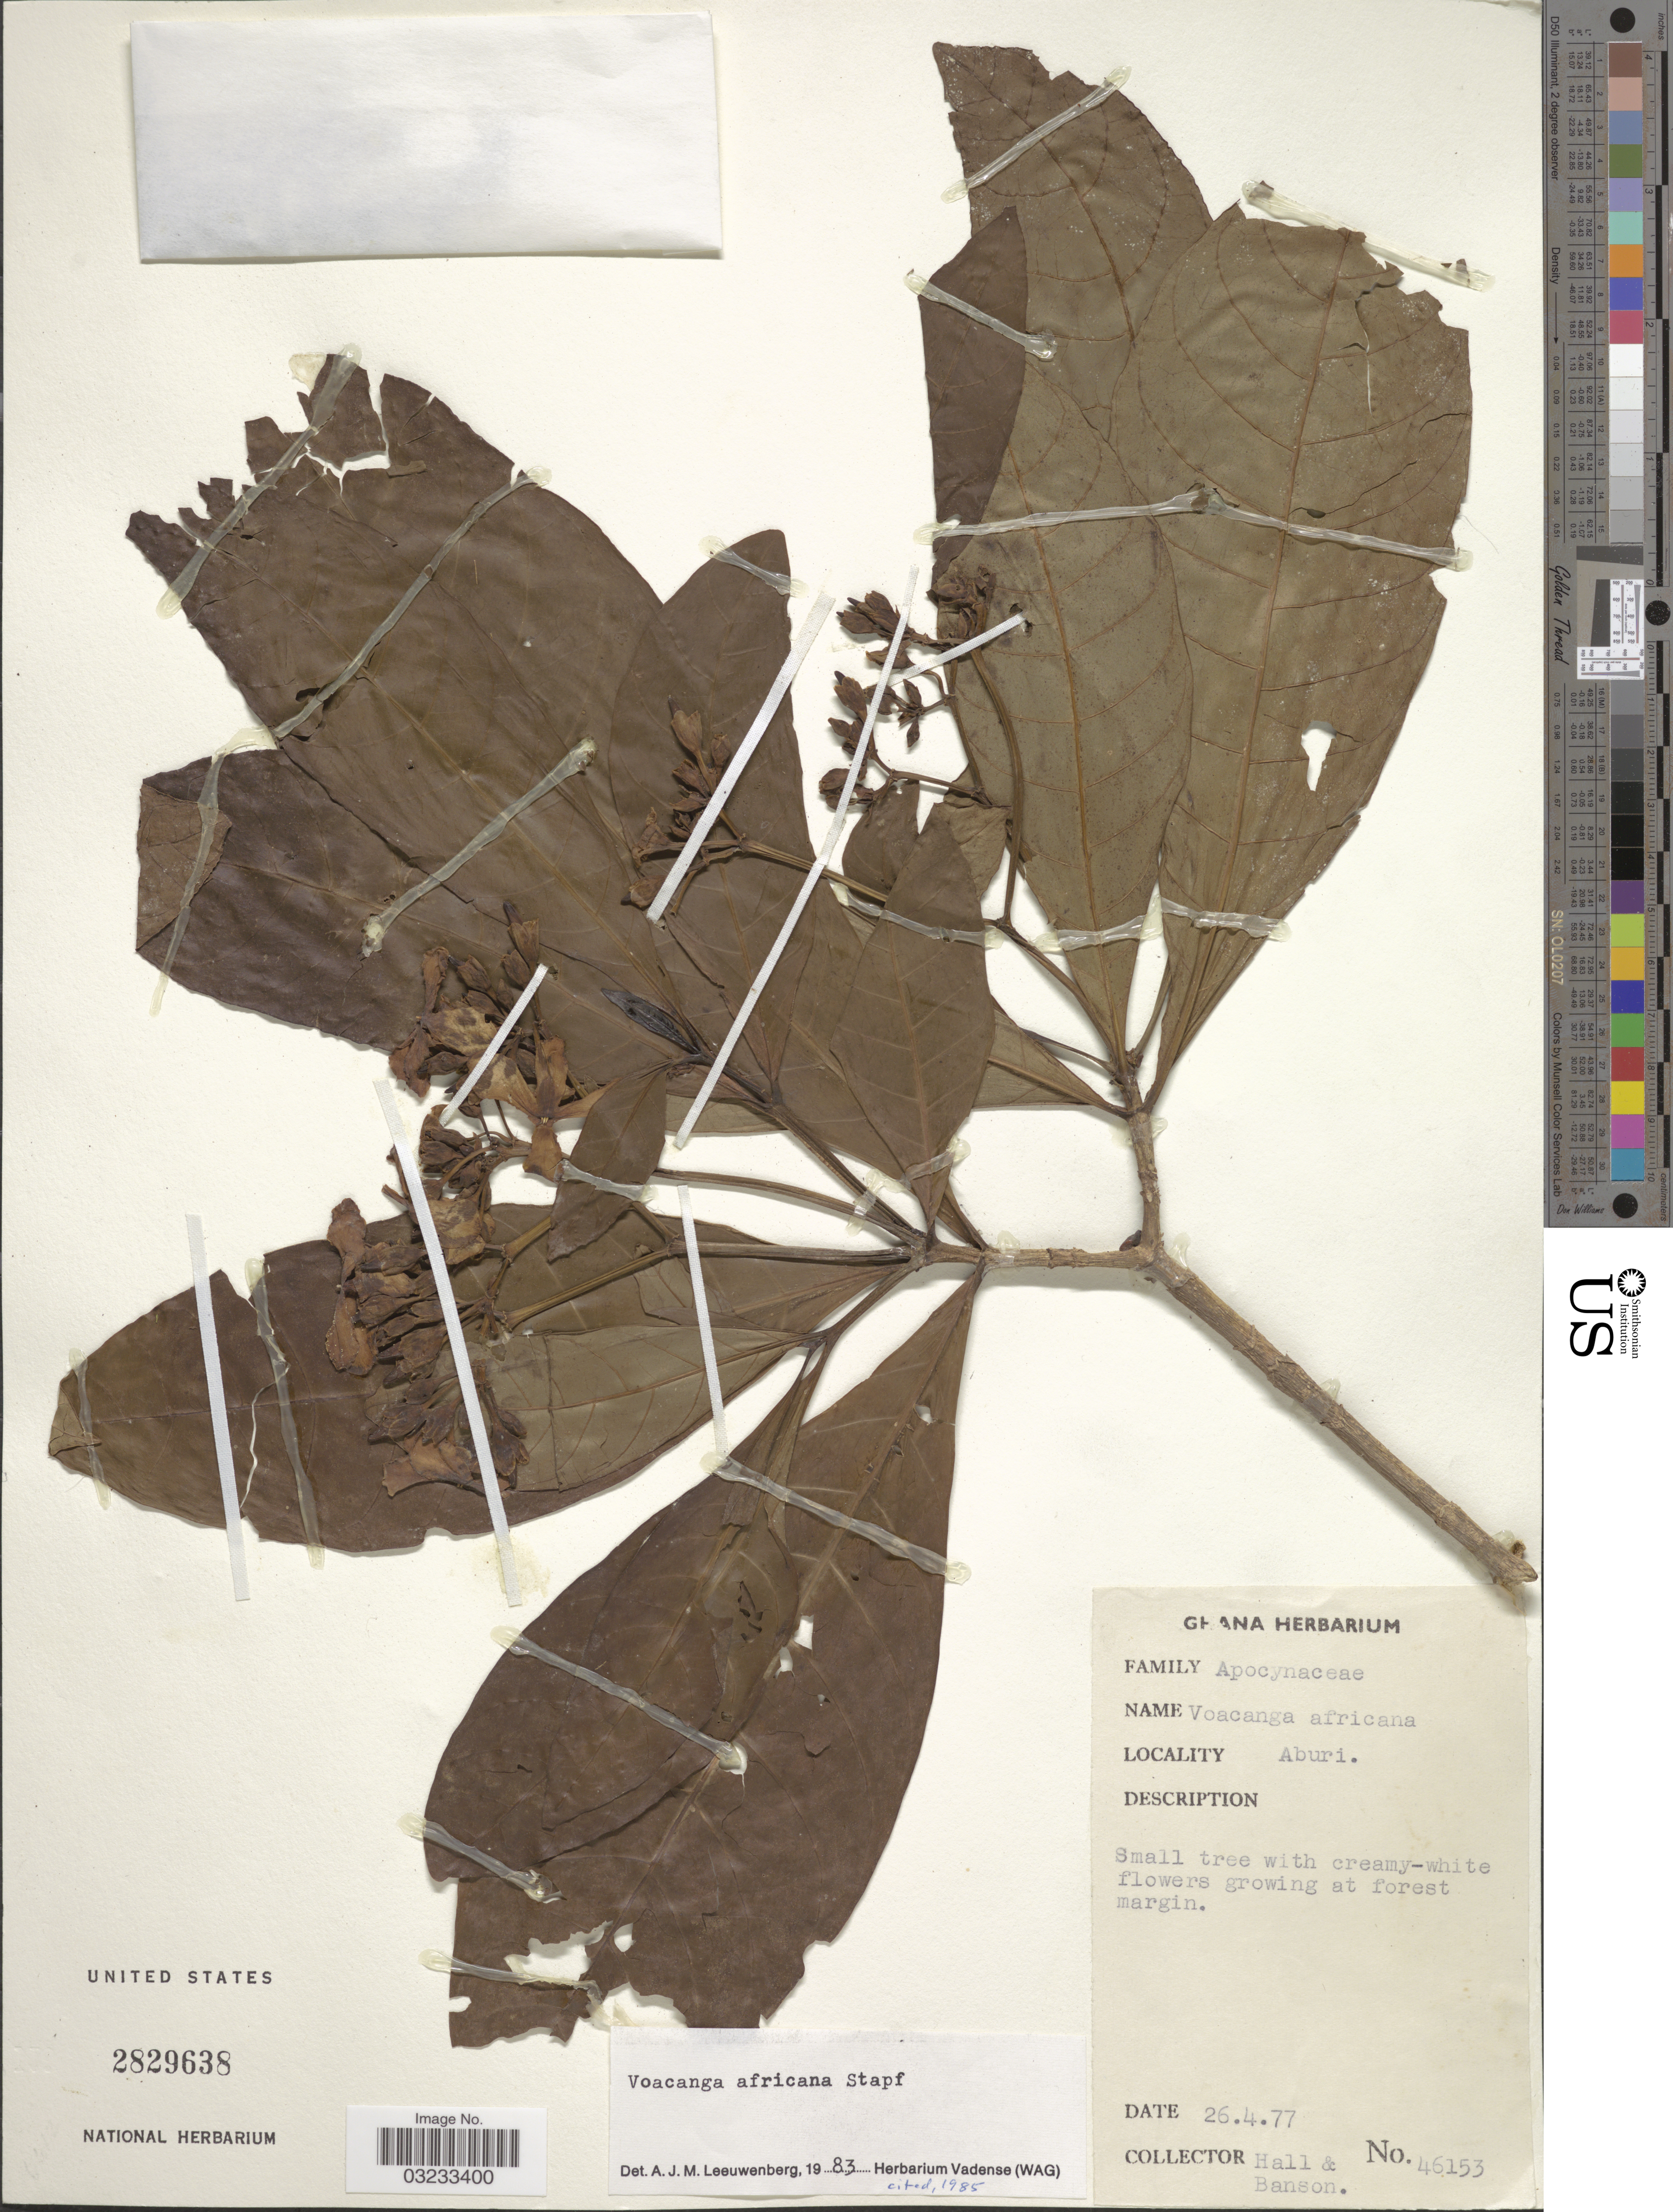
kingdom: Plantae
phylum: Tracheophyta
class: Magnoliopsida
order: Gentianales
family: Apocynaceae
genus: Voacanga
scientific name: Voacanga africana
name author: Stapf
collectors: -- Hall & Banson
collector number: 46153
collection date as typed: Transcribed d/m/y: 26/4/77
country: Ghana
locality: Aburi.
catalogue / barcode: US 2829638